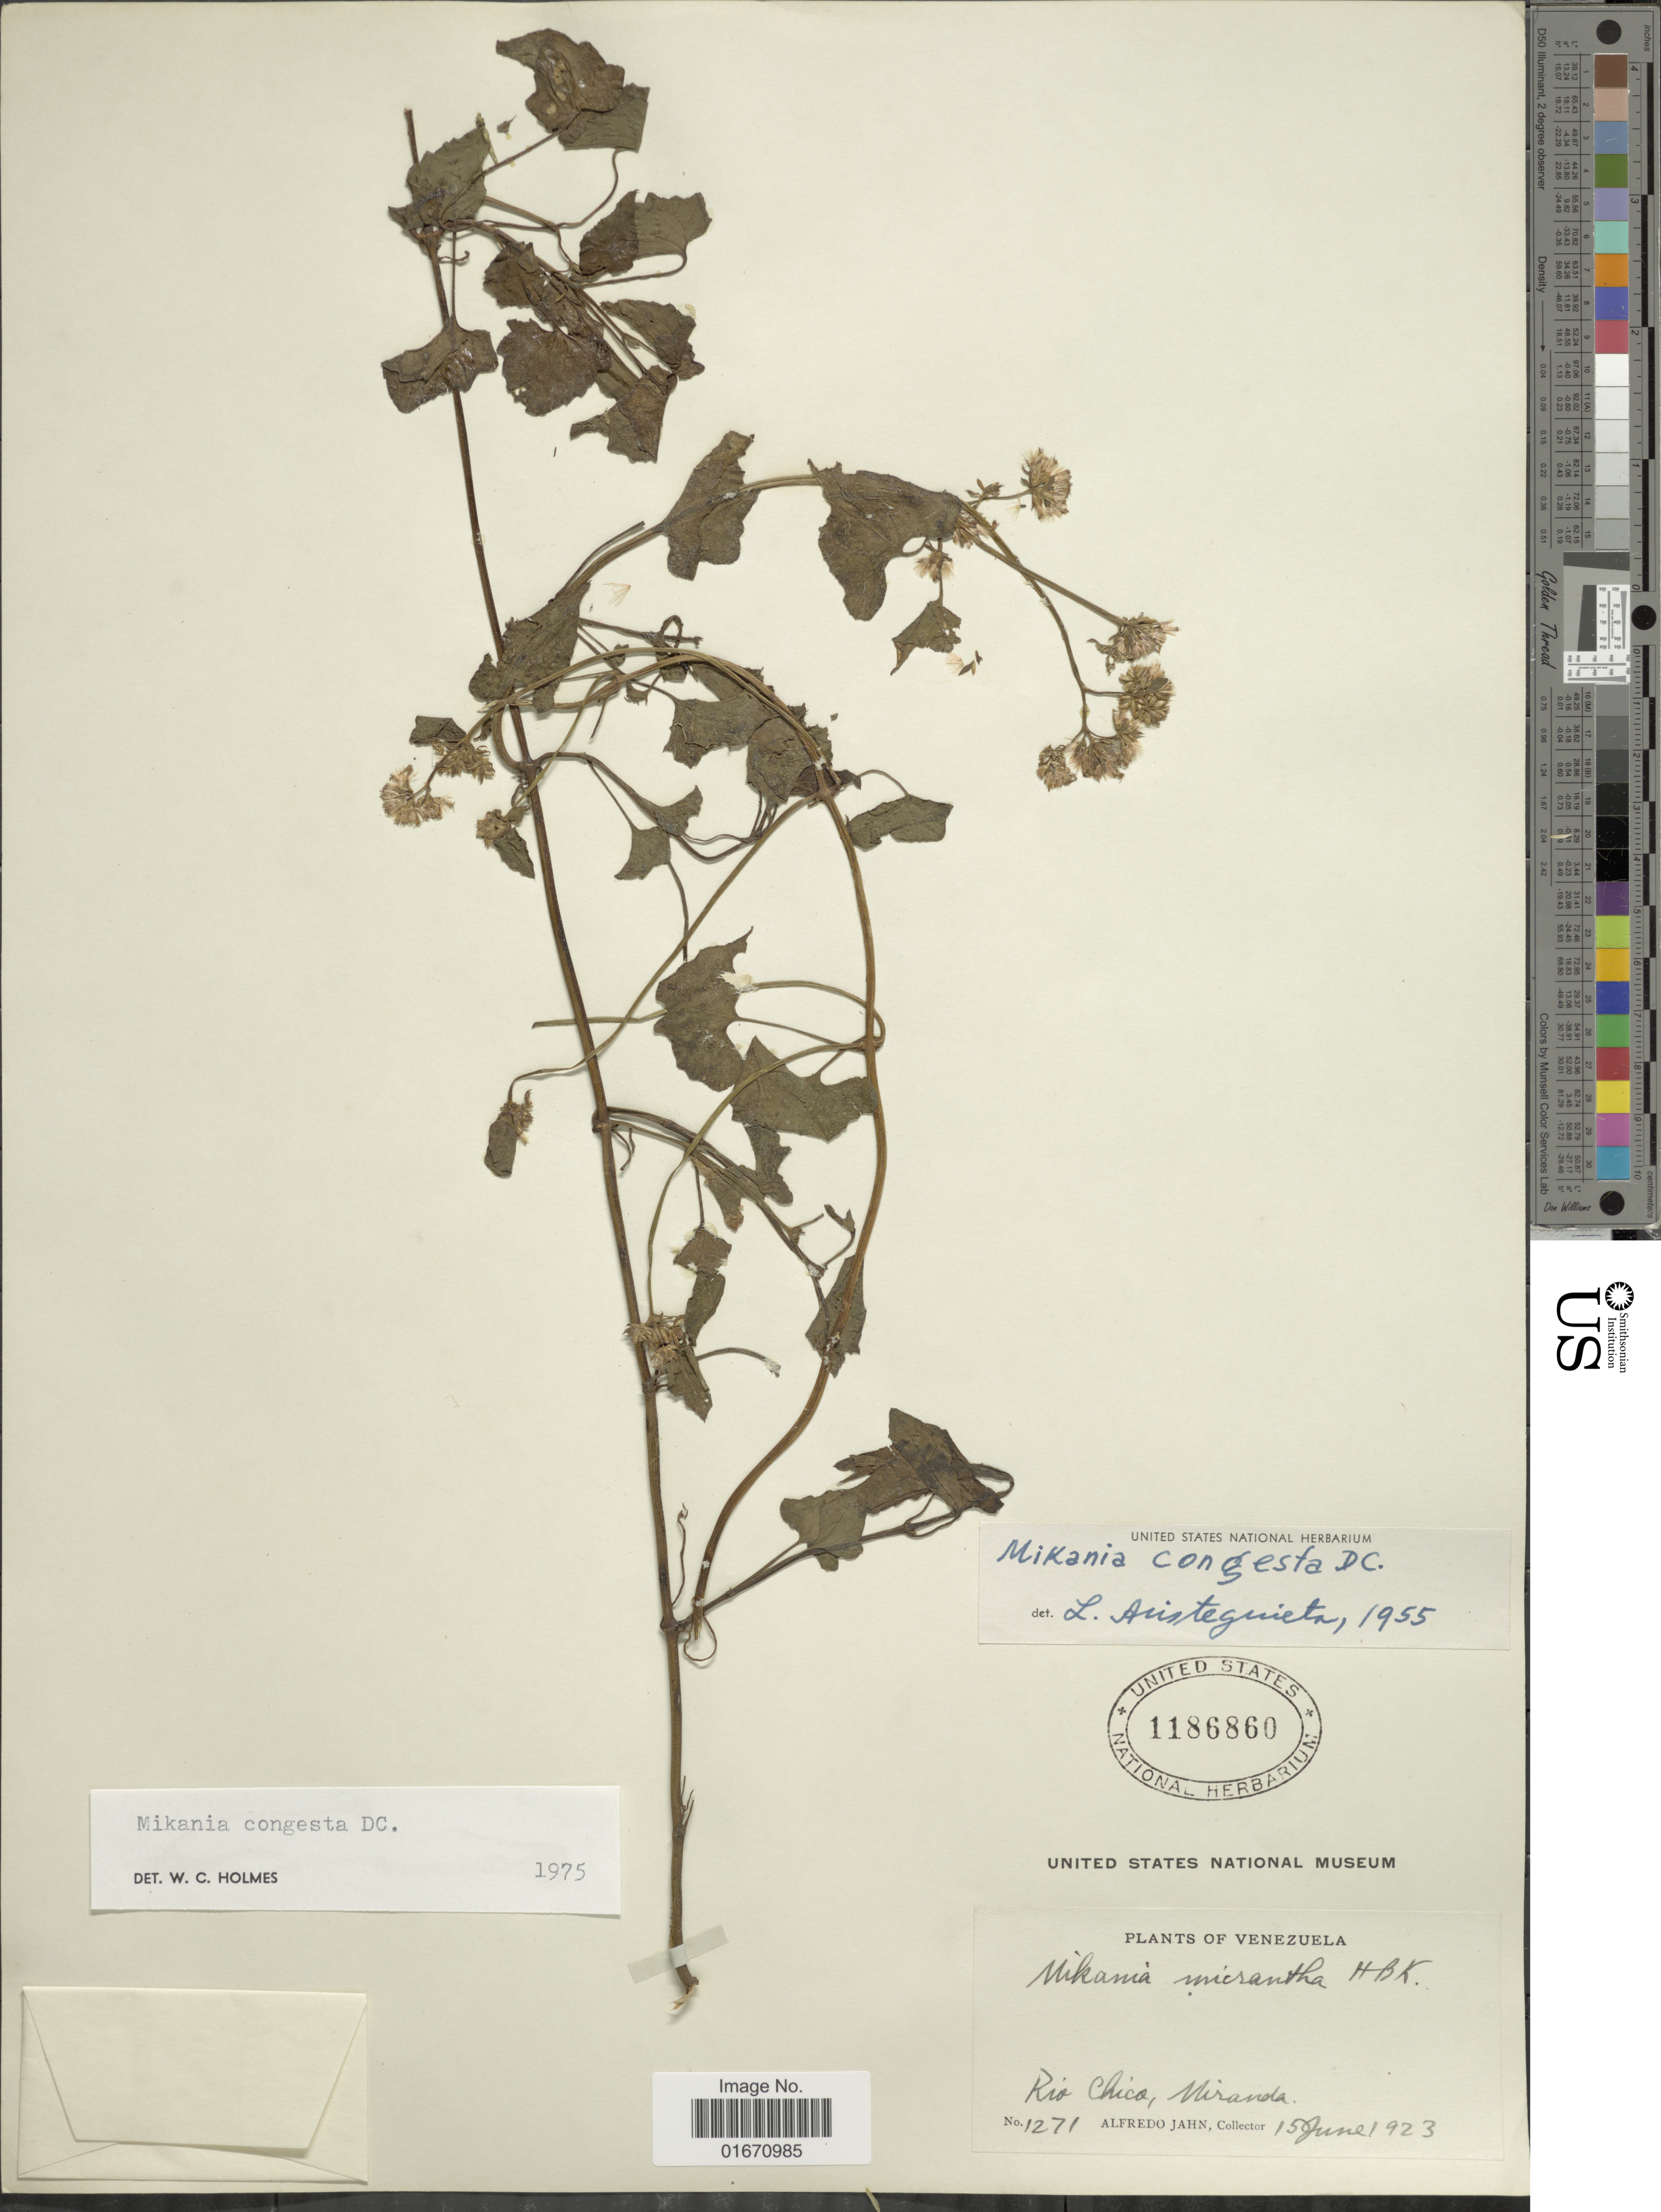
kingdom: Plantae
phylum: Tracheophyta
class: Magnoliopsida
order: Asterales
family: Asteraceae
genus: Mikania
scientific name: Mikania congesta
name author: DC.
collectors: A. Jahn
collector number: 1271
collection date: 1923-06-15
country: Venezuela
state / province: Miranda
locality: Rio Chico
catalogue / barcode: US 1186860